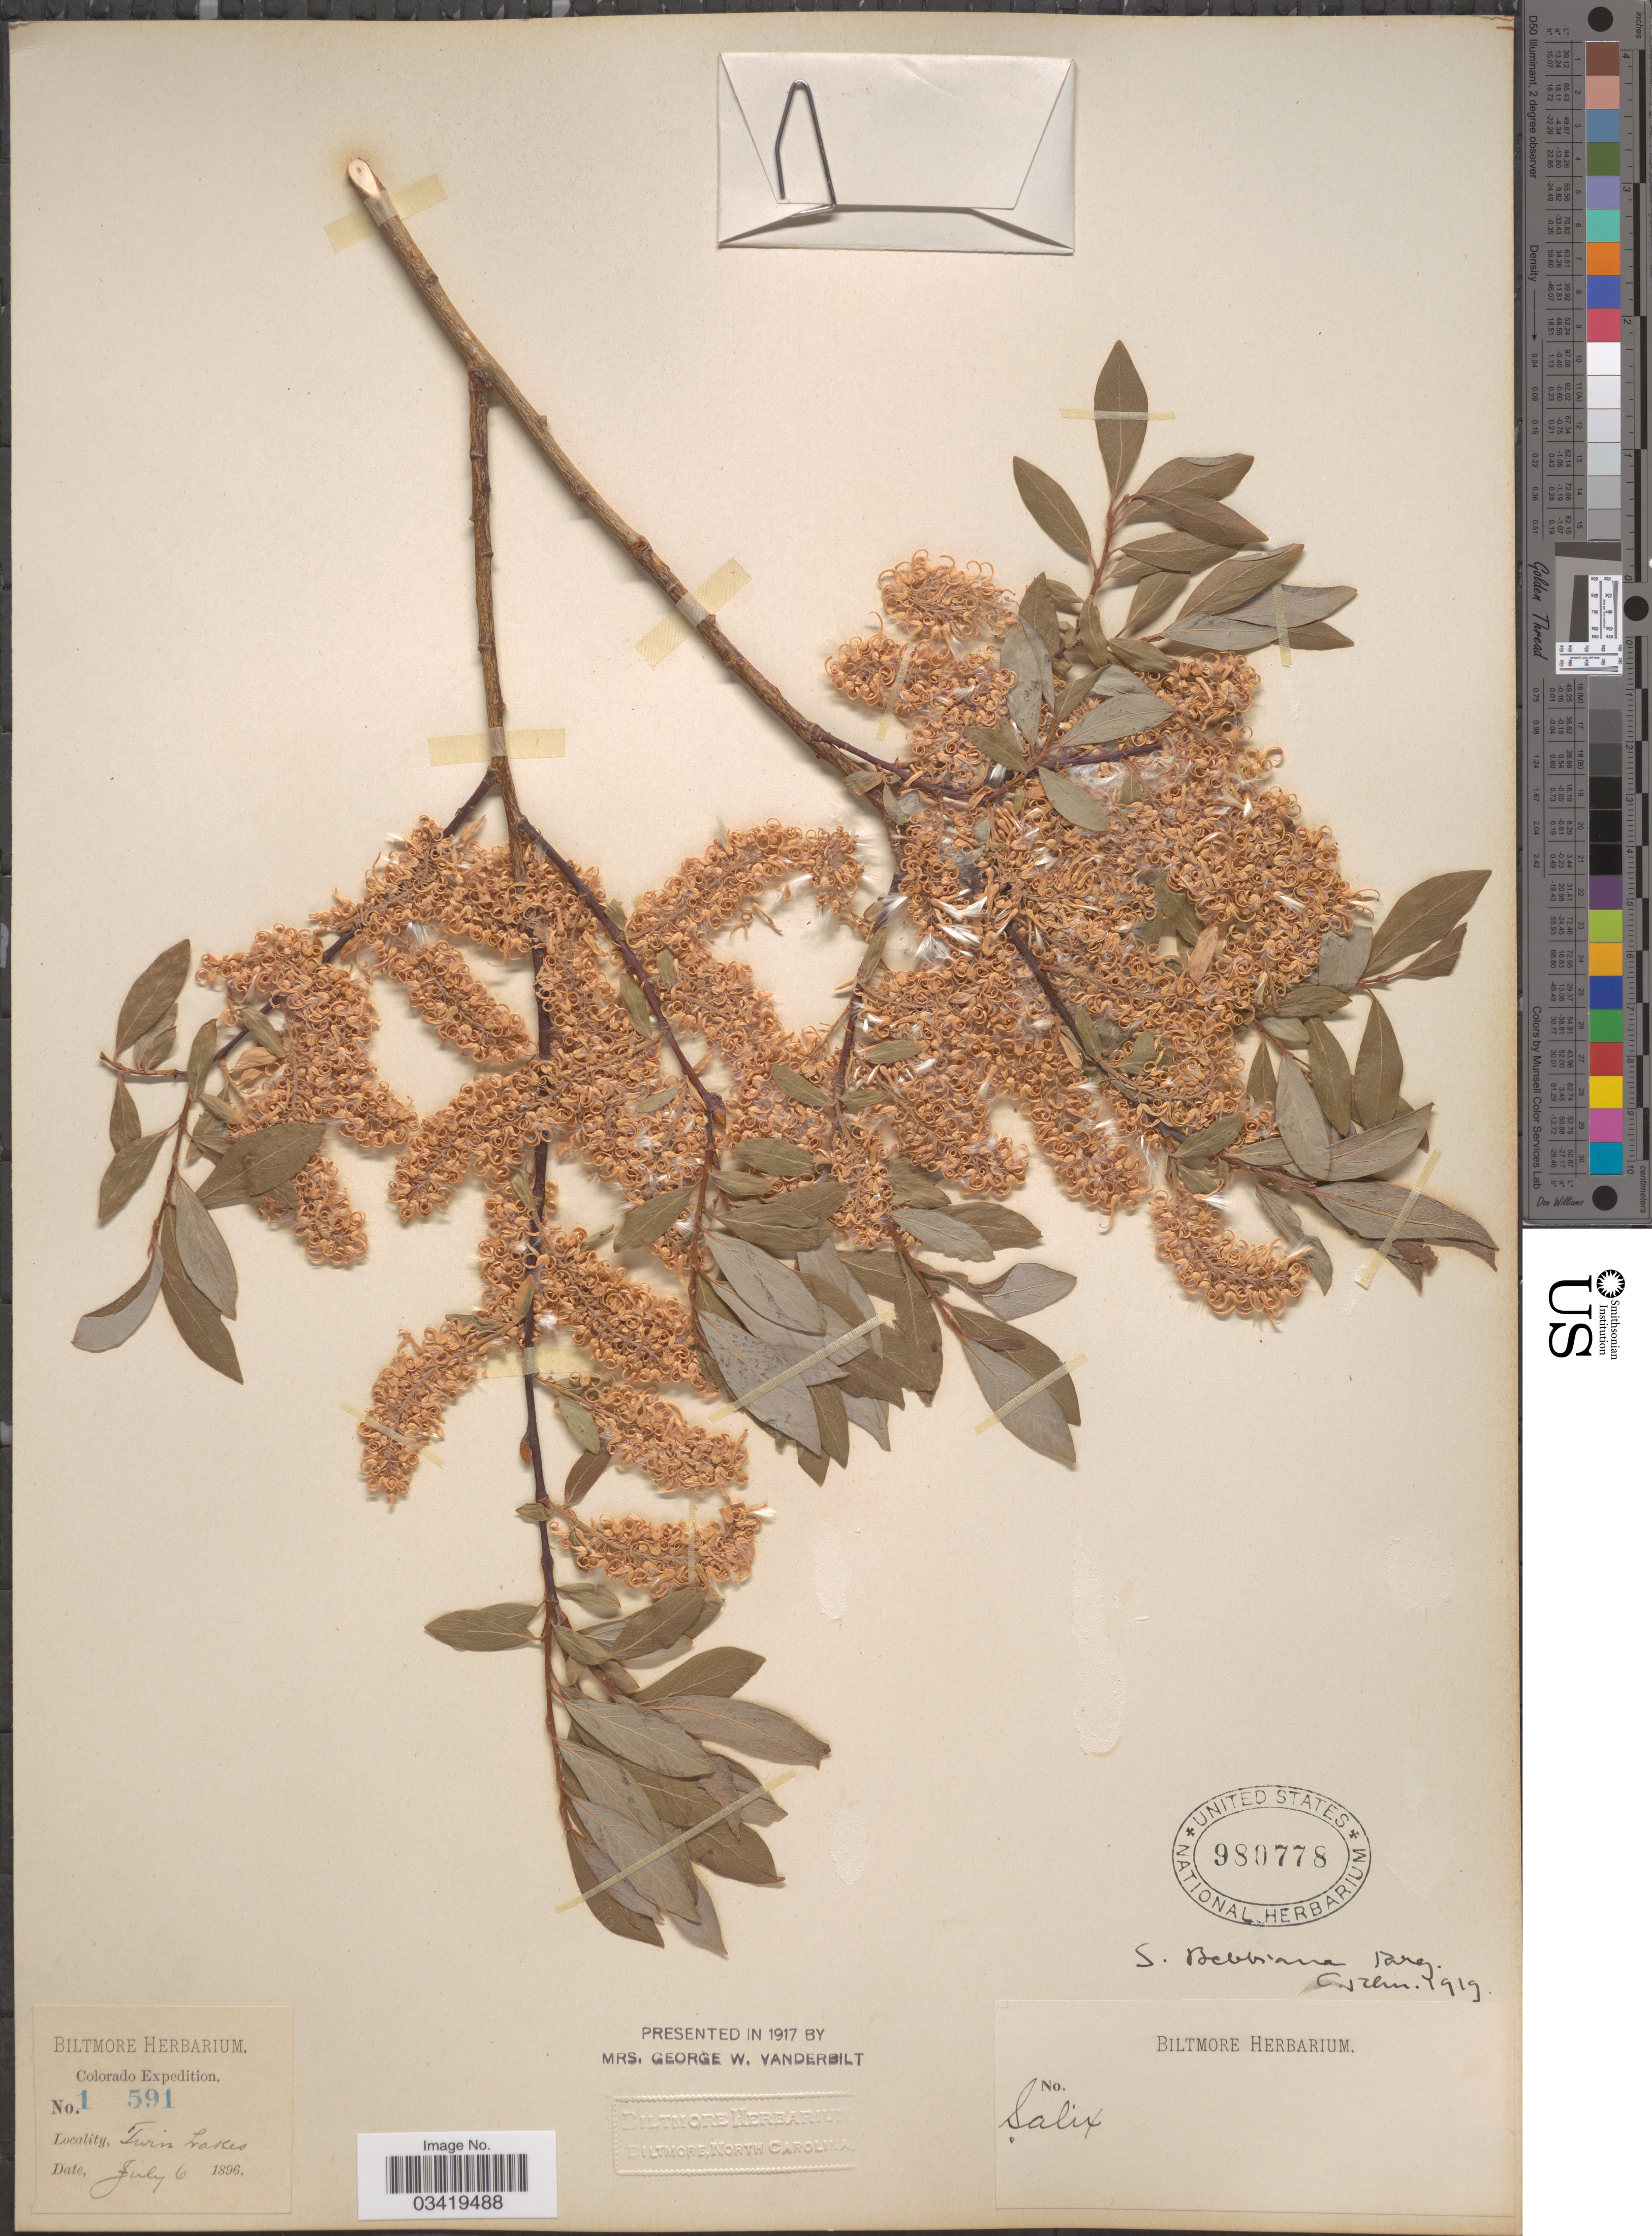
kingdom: Plantae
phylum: Tracheophyta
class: Magnoliopsida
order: Malpighiales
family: Salicaceae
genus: Salix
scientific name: Salix bebbiana var. perrostrata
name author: Sarg.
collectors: ex herb. Biltmore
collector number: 1591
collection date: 1896-07-06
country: United States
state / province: Colorado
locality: Twin Lakes.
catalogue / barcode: US 980778